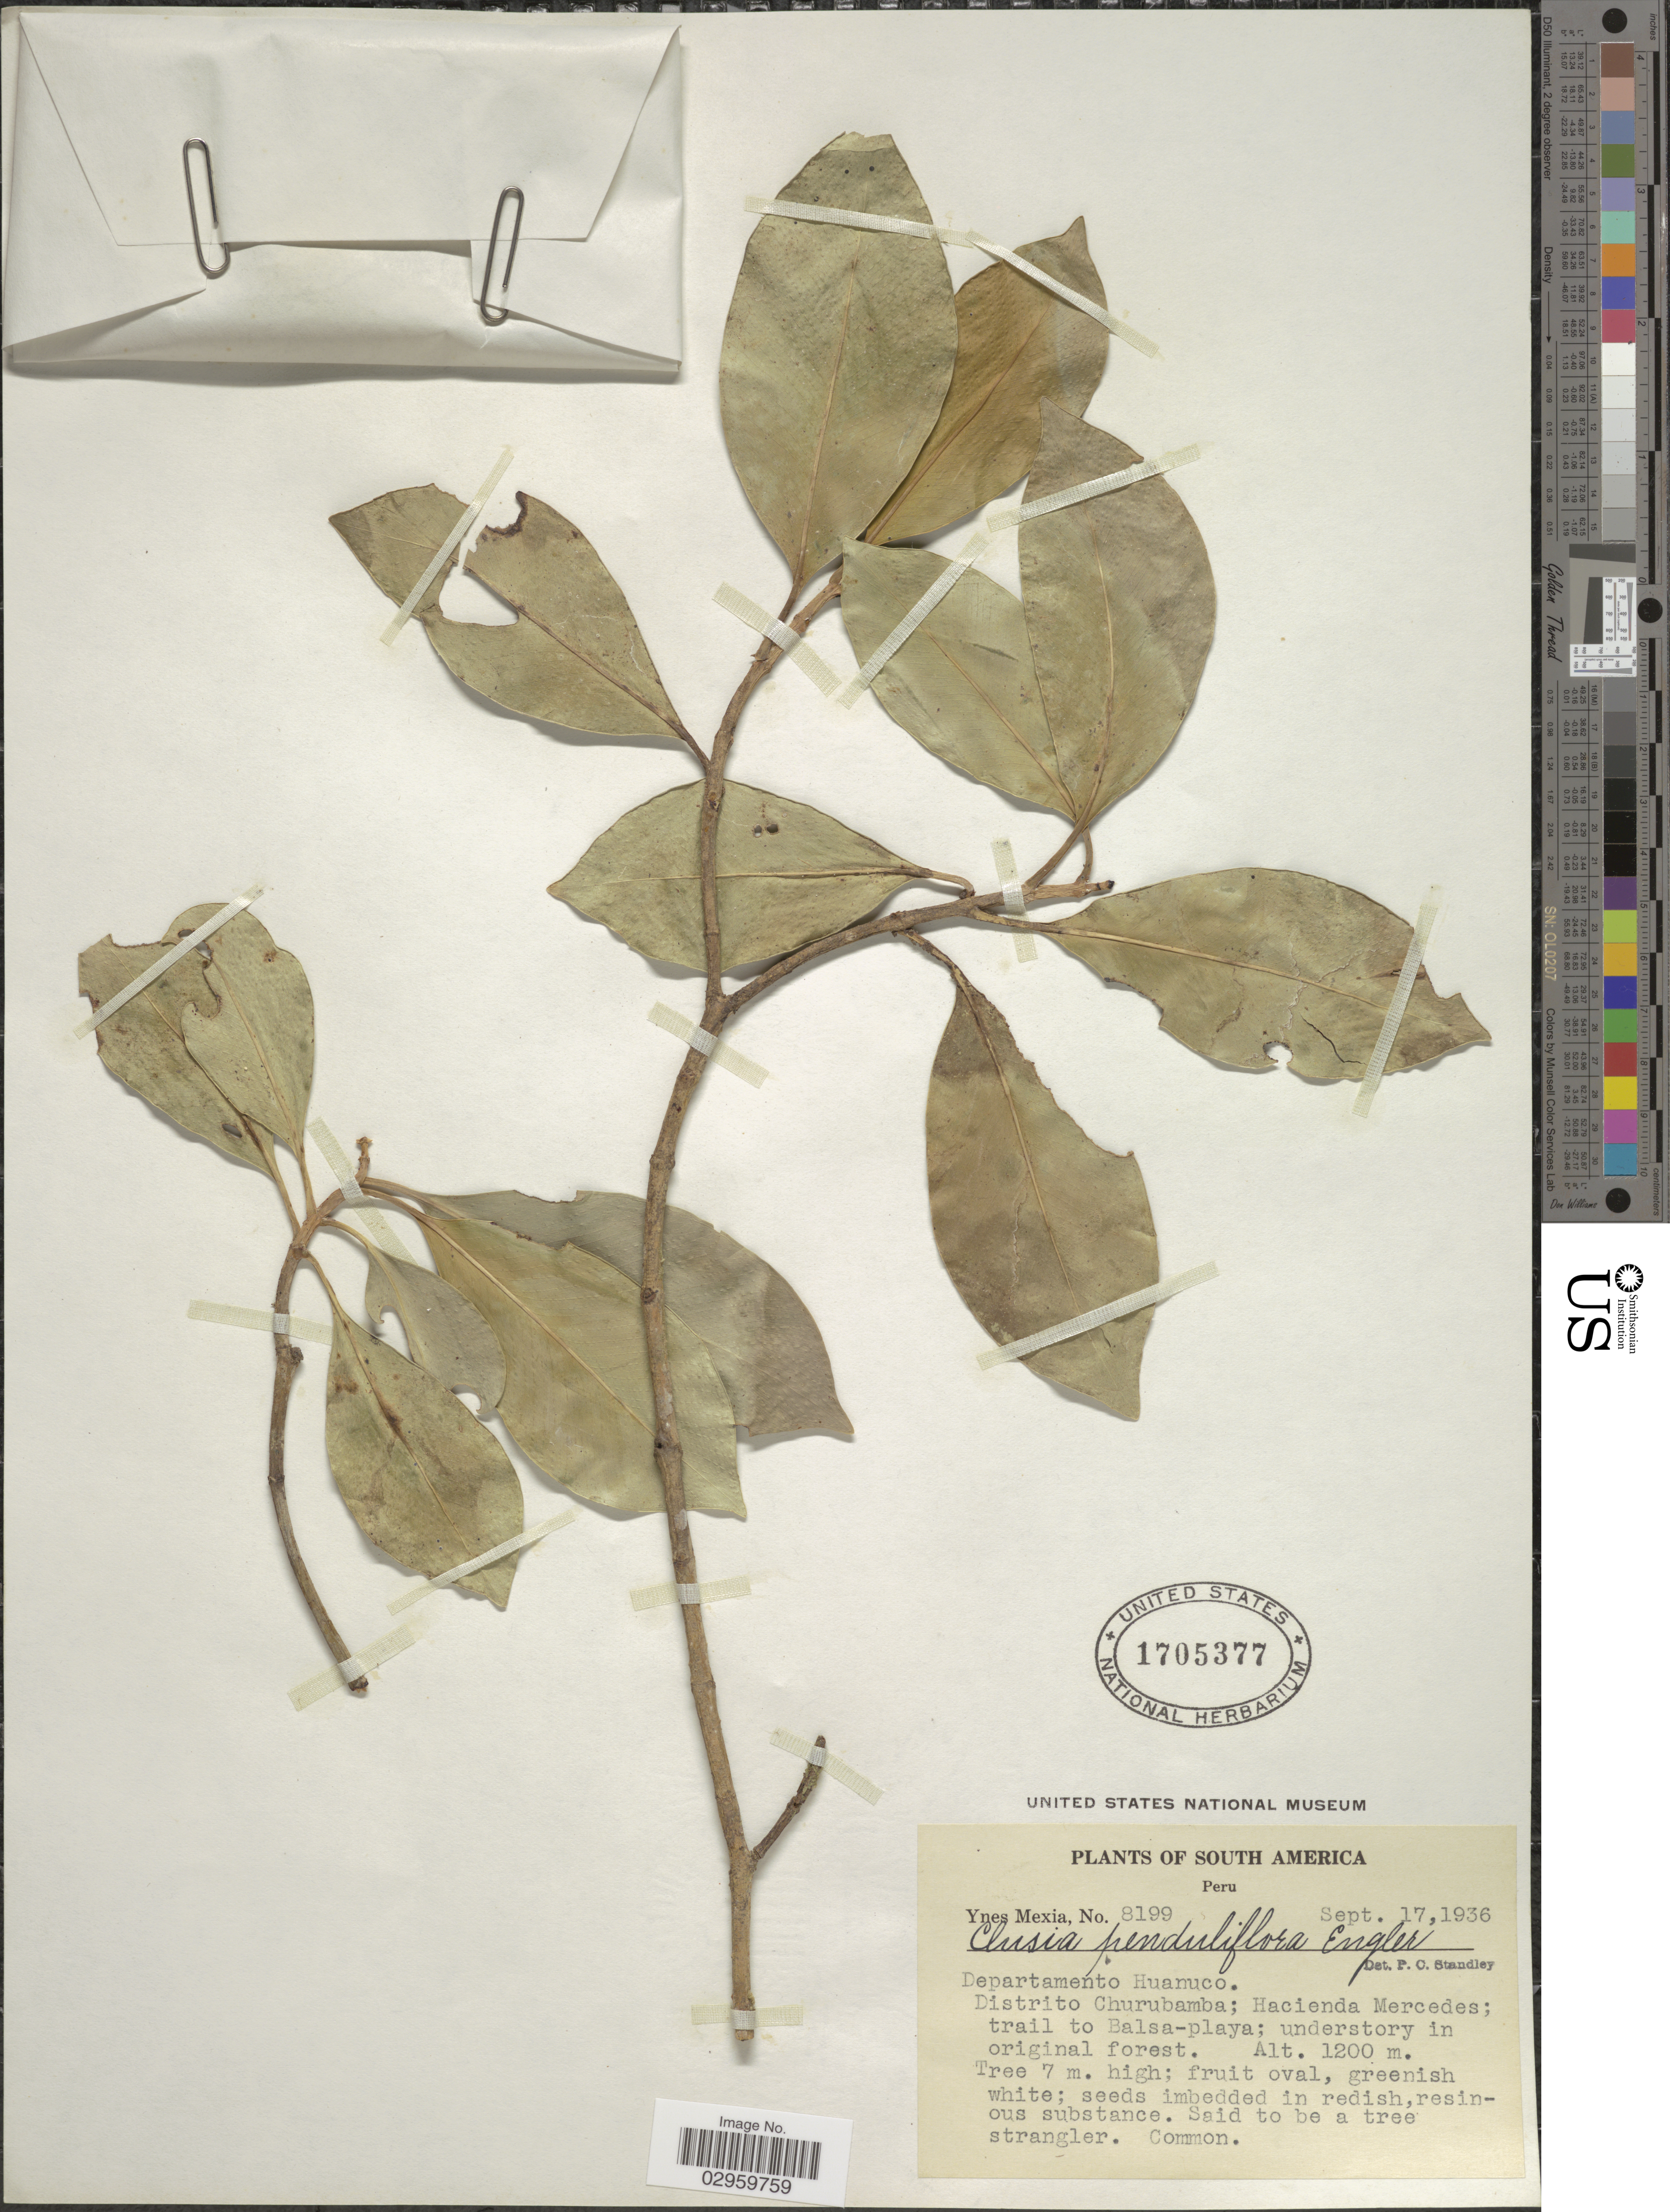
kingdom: Plantae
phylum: Tracheophyta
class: Magnoliopsida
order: Malpighiales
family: Clusiaceae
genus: Clusia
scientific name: Clusia penduliflora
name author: Engl.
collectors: Y. Mexia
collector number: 8199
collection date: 1936-09-17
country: Peru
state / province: Huánuco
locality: Departamento Huanuco. Distrito Churubamba; Hacienda Mercedes; trail to Balsa-playa.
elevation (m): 1200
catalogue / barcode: US 1705377